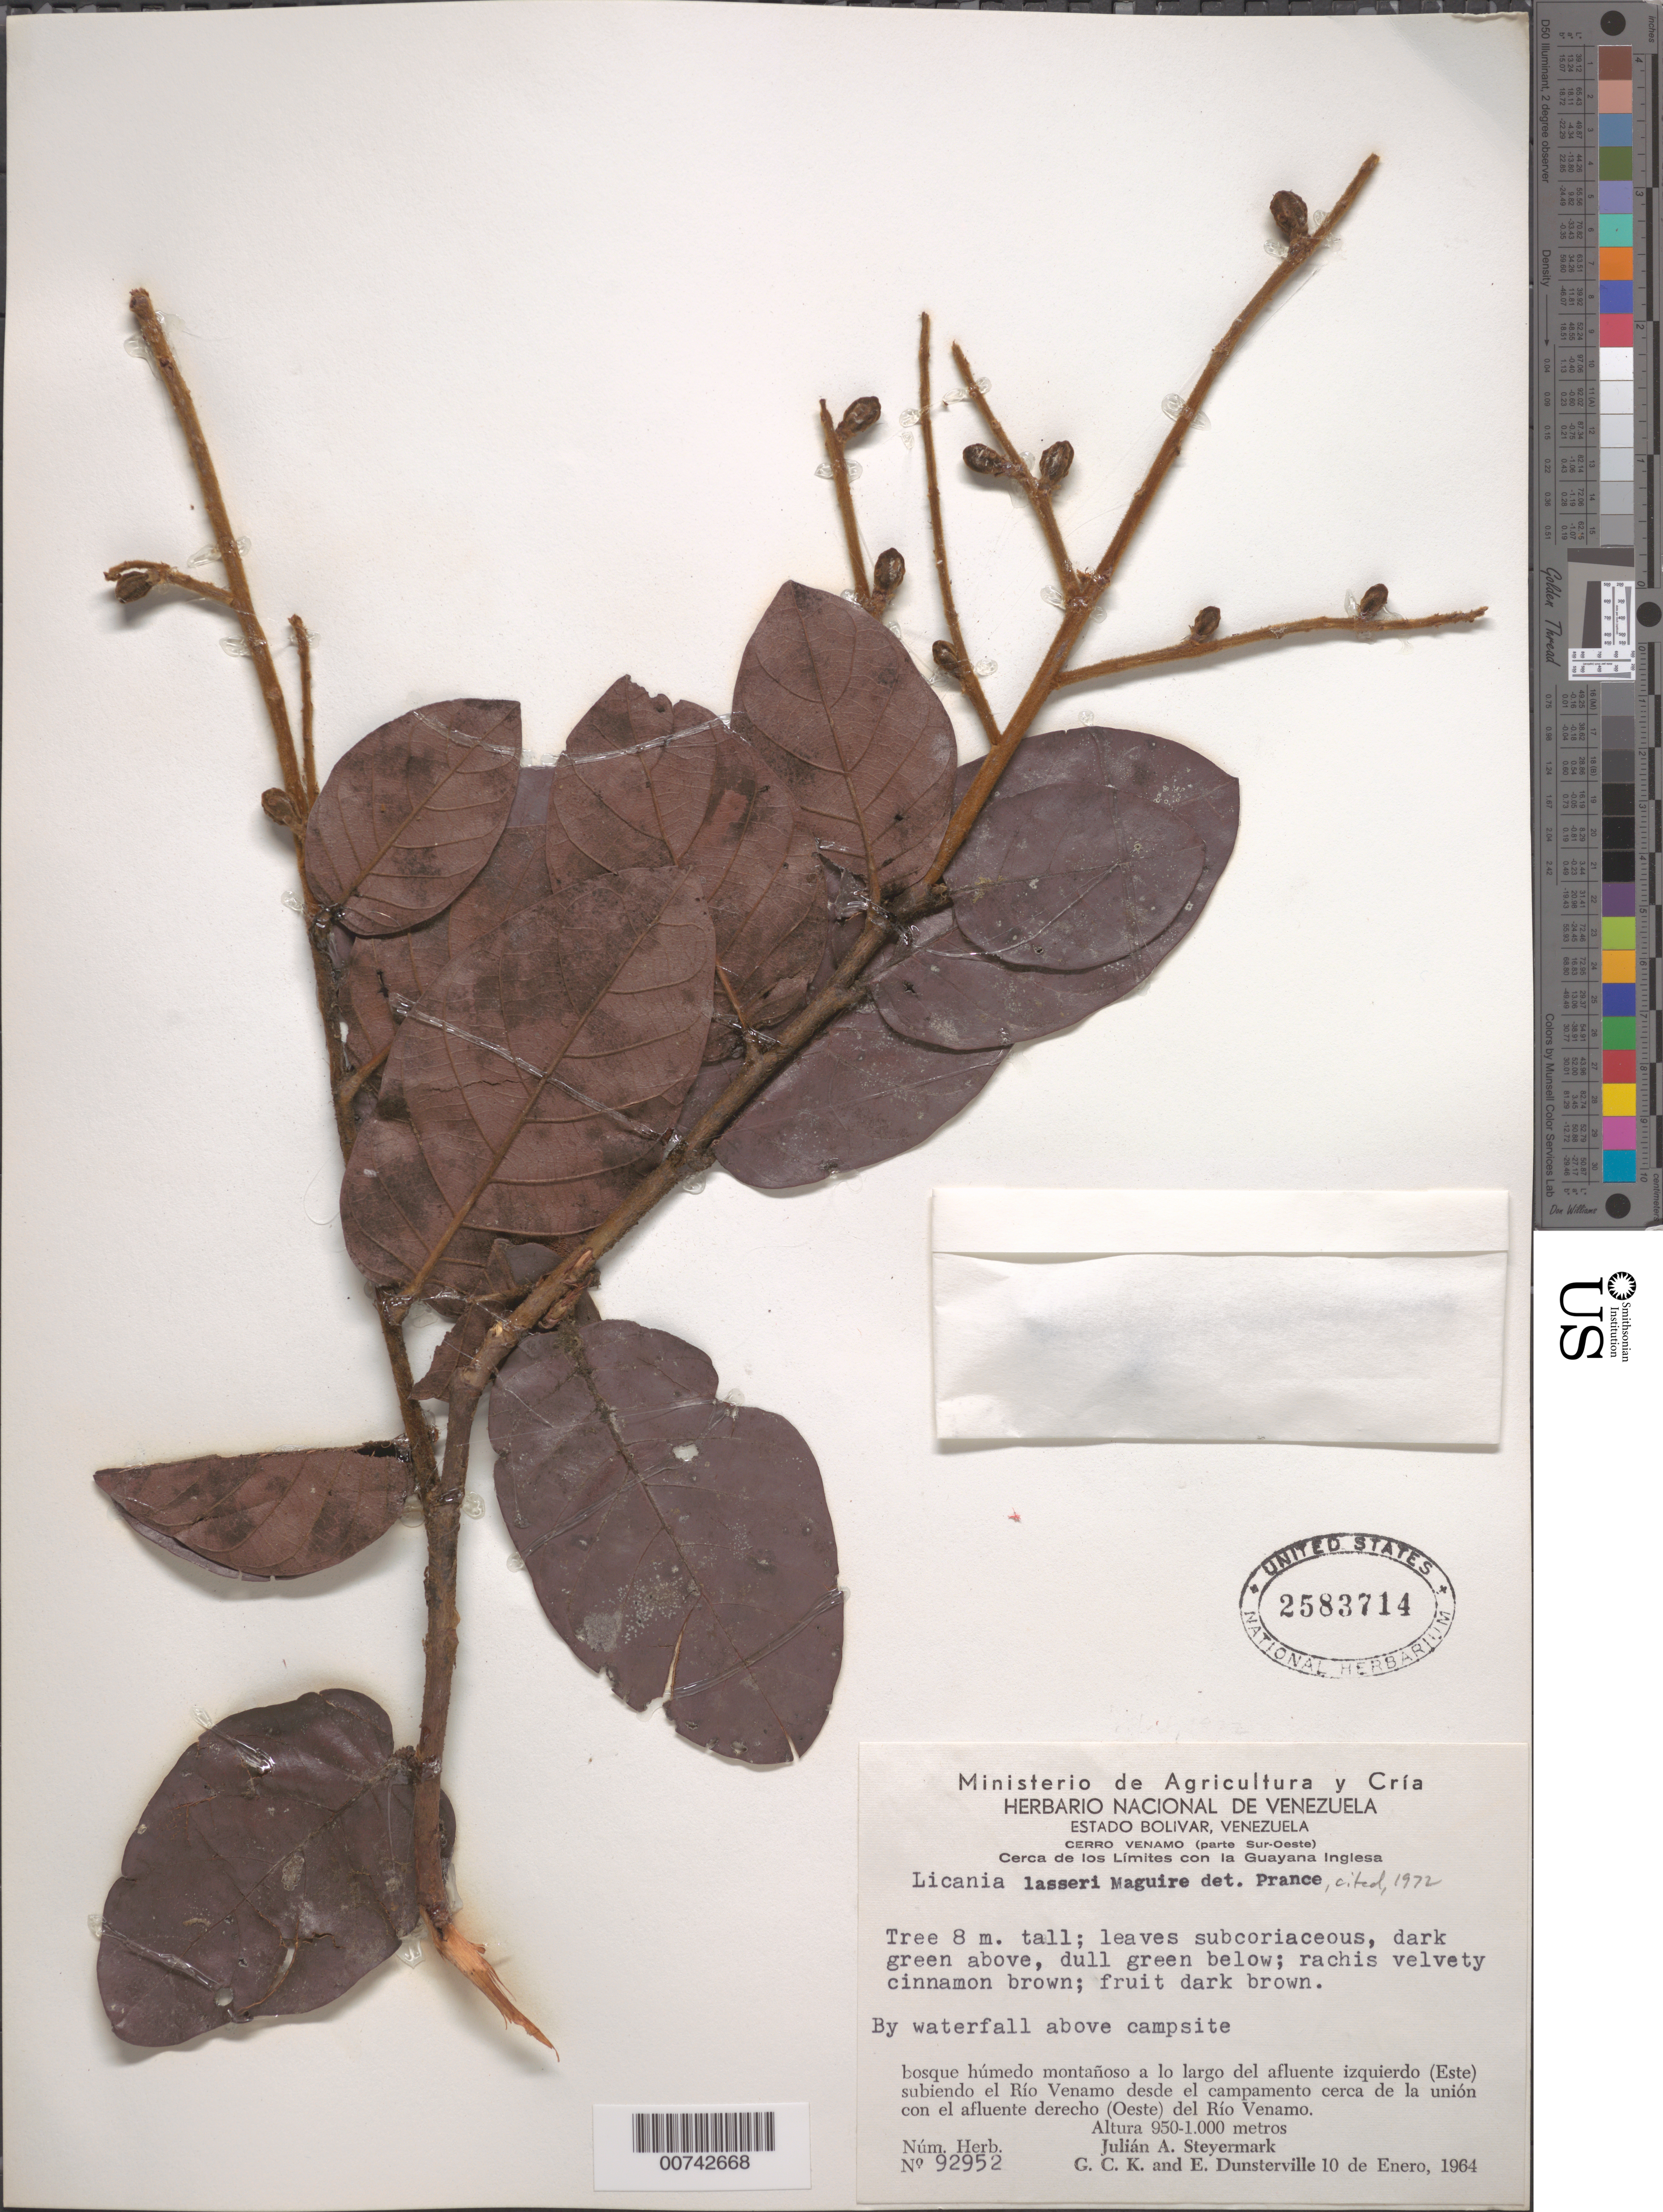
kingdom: Plantae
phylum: Tracheophyta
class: Magnoliopsida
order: Malpighiales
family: Chrysobalanaceae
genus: Hymenopus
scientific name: Hymenopus lasseri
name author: (Maguire) Sothers & Prance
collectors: J. Steyermark, G. C. K. Dunsterville & E. Dunsterville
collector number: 92952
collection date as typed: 10-Jan-64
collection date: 1964-01-10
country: Venezuela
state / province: Bolívar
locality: Cerro Venamo, desde el campamento creca de la union con ele afluente derecho (Oeste) del Río Venamo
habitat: Bosque húmedo montañoso; by waterfall above campsite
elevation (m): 950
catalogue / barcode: US 2583714